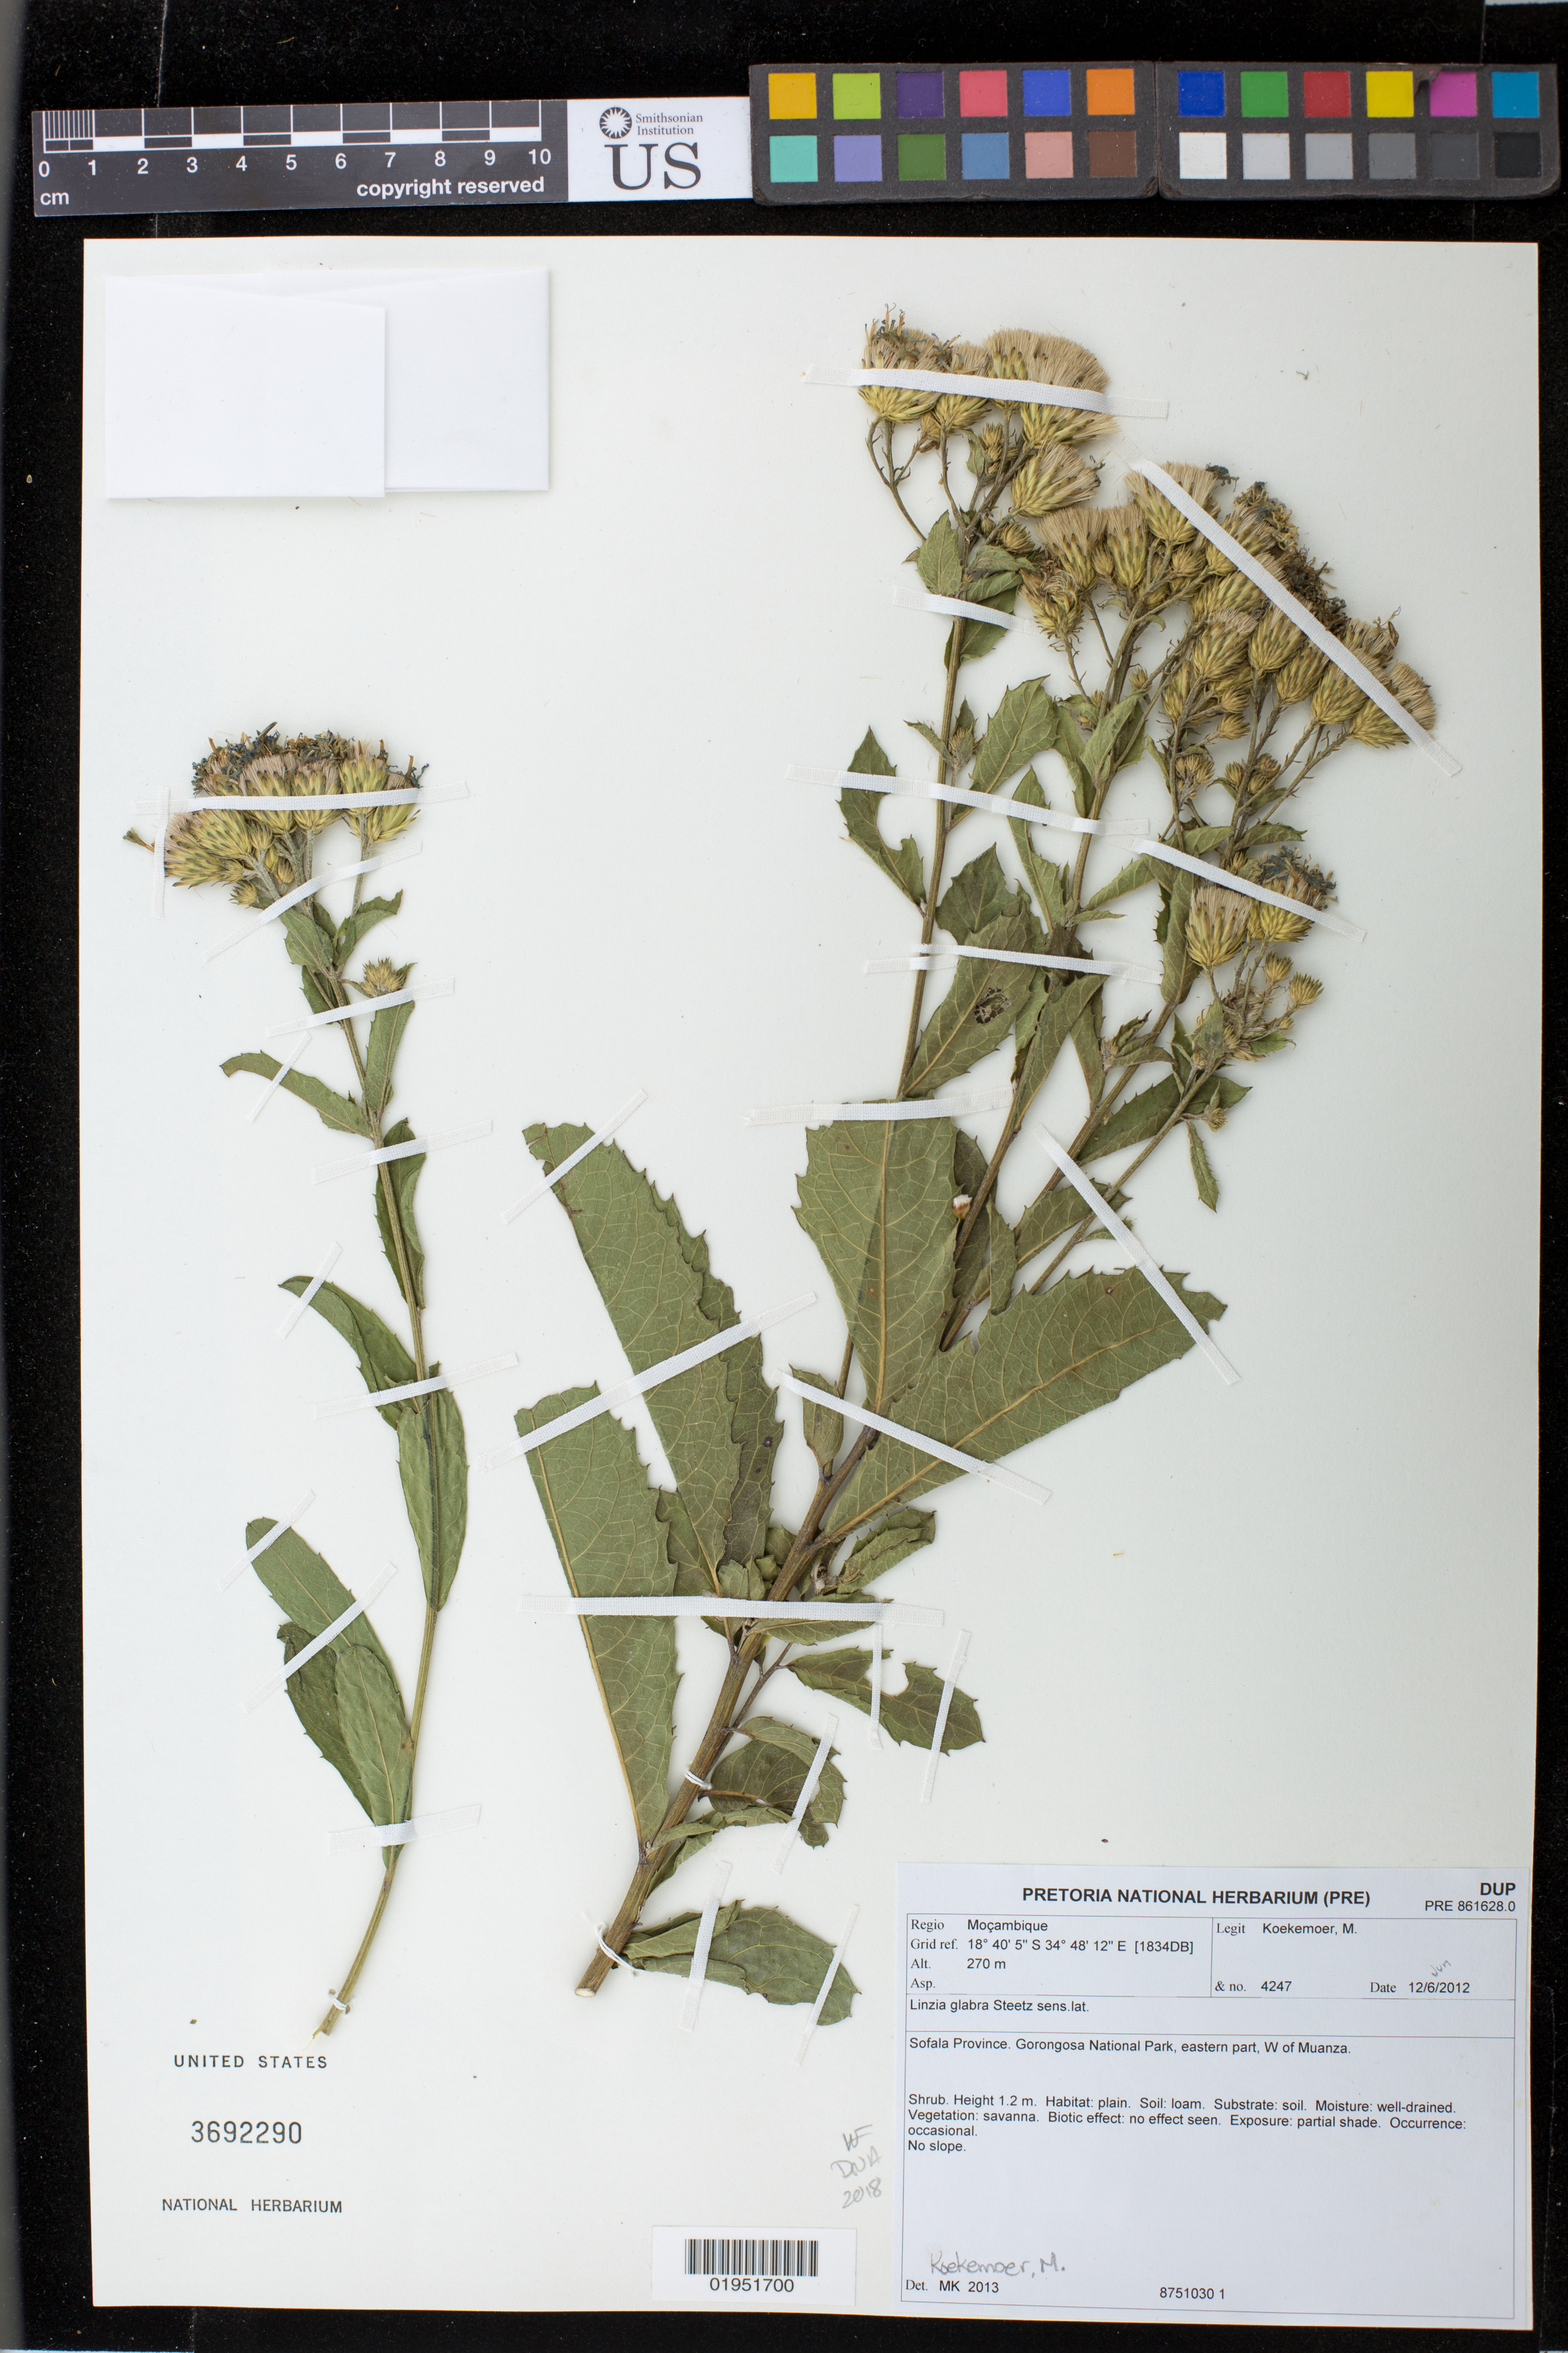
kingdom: Plantae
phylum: Tracheophyta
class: Magnoliopsida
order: Asterales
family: Asteraceae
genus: Linzia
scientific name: Linzia glabra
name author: Steetz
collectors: M. Koekemoer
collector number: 4247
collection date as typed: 12 Jun 2012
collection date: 2012-06-12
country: Mozambique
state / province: Sofala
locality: Gorongosa Naational Park, eastern part, W of Muanza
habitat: Plain savanna, loam soil; well-drained; partial shade, no slope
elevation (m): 270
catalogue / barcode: US 3692290